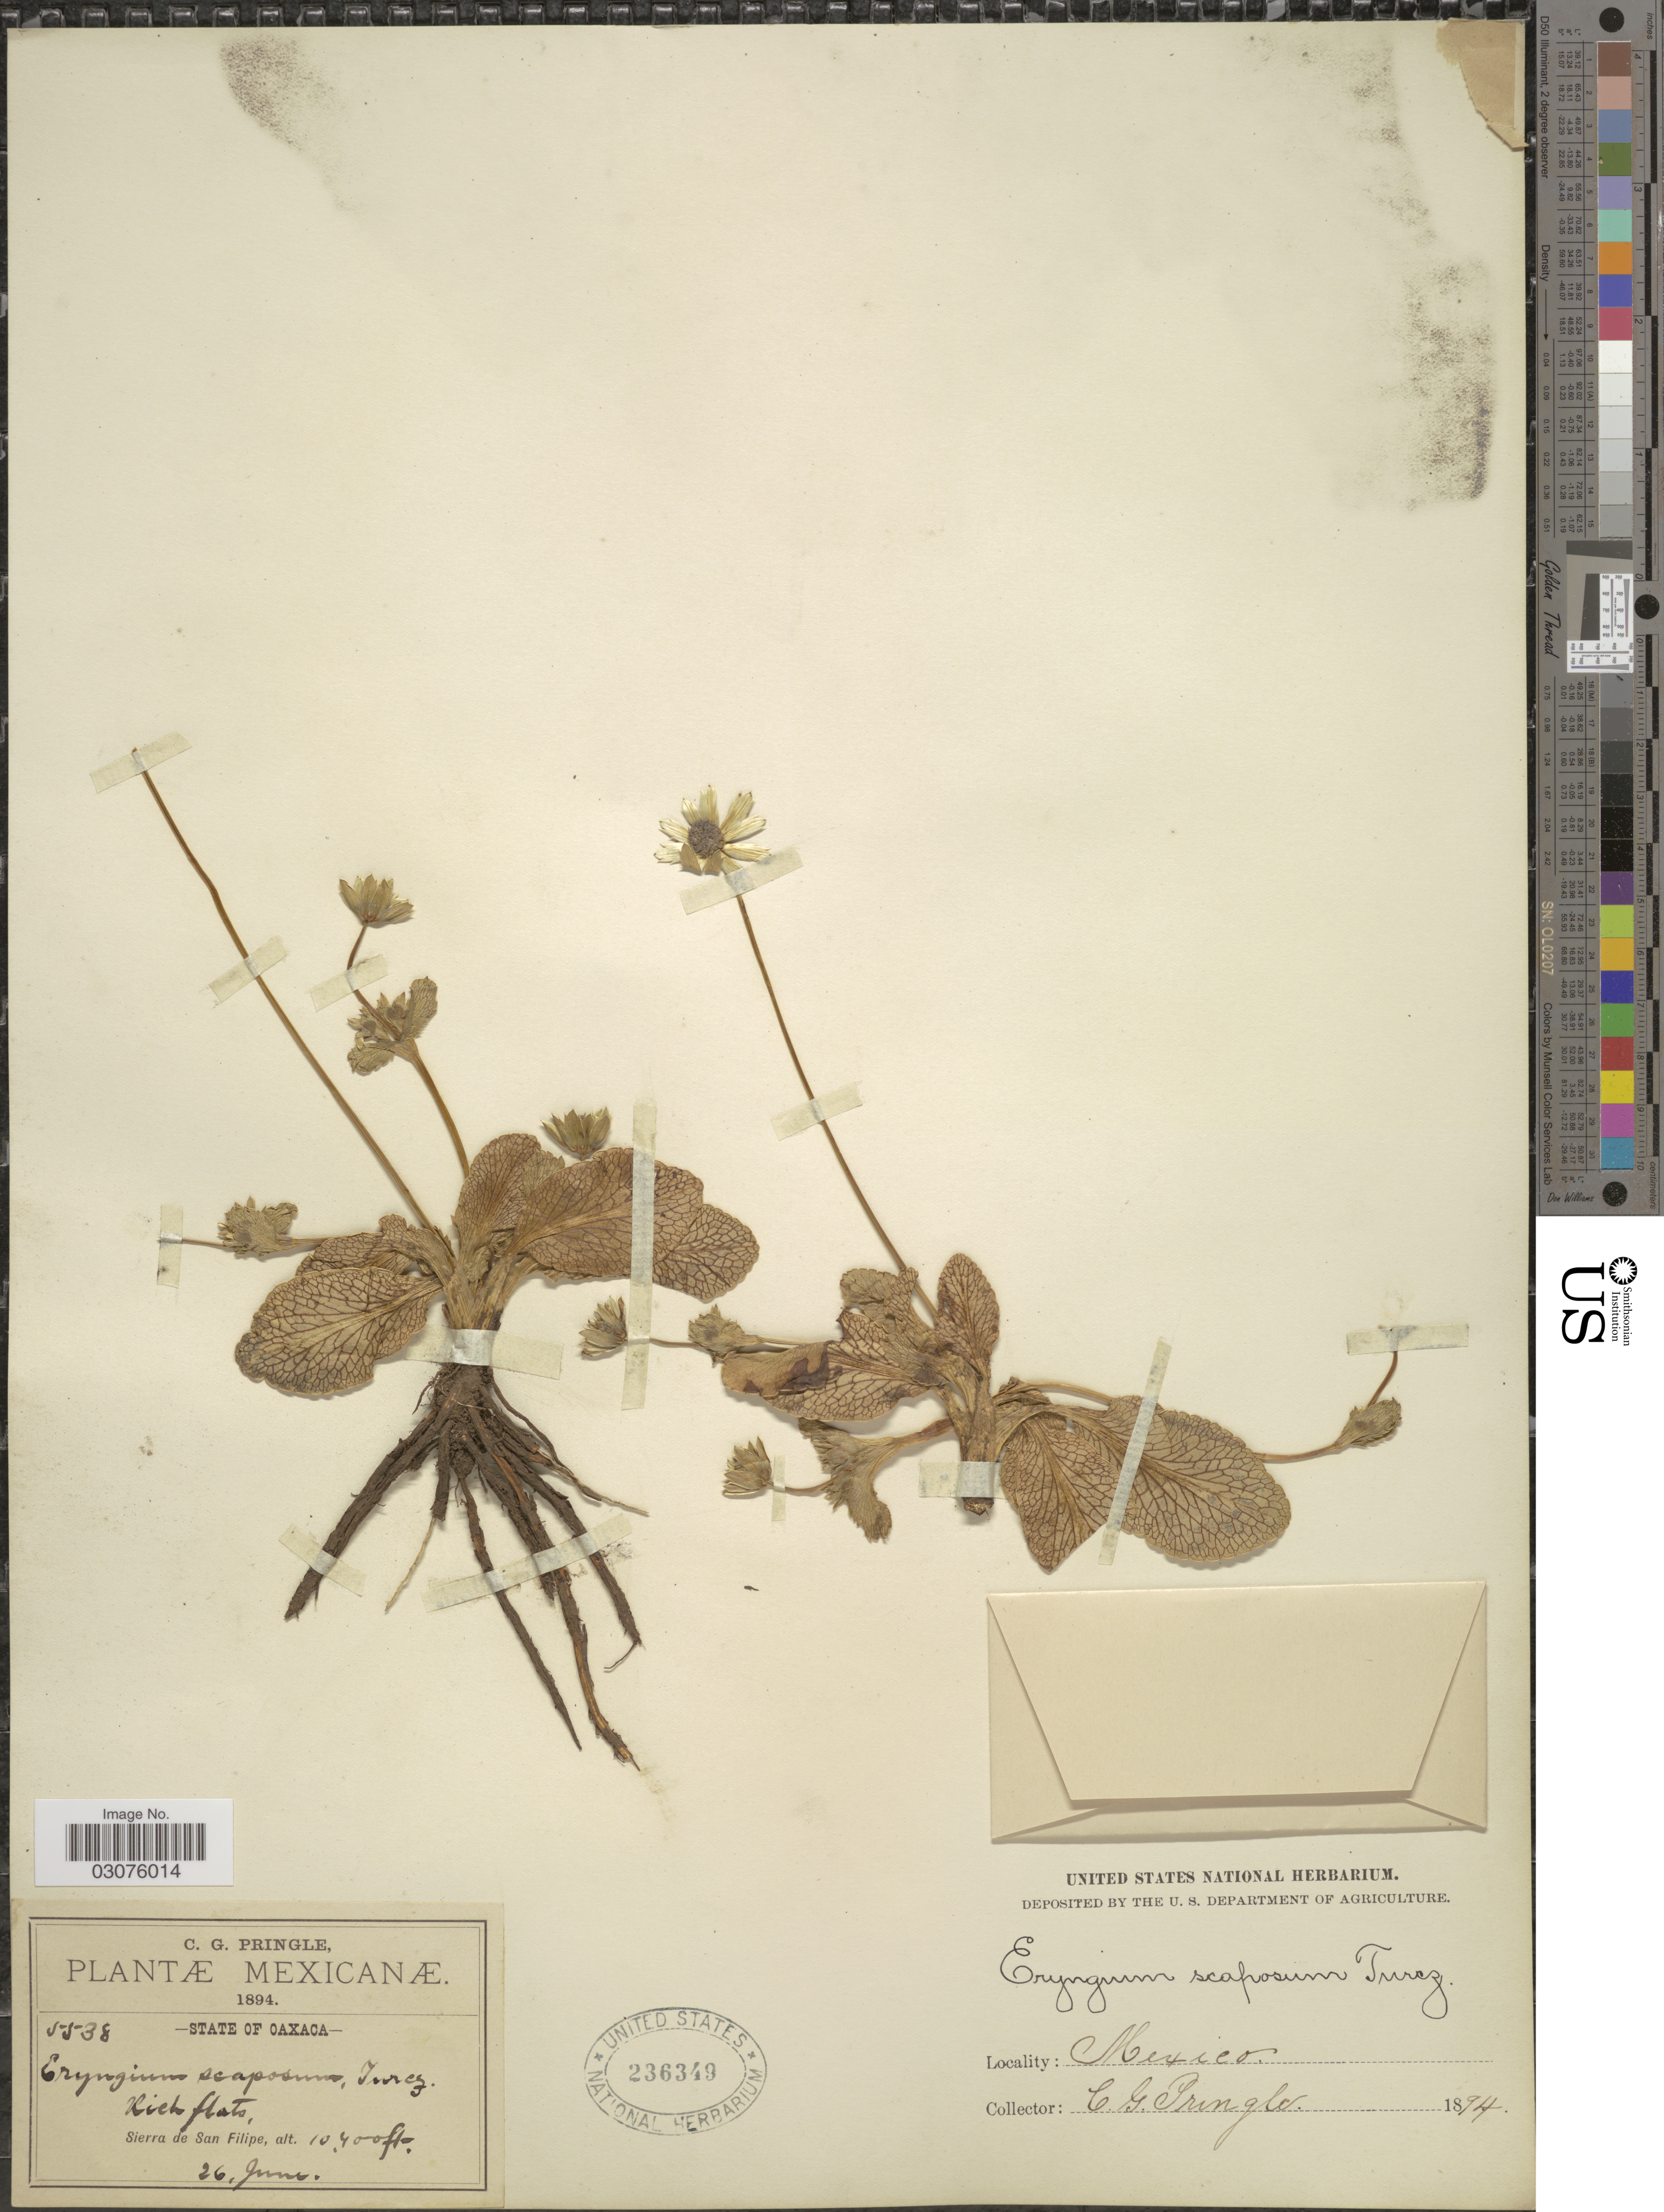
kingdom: Plantae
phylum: Tracheophyta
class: Magnoliopsida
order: Apiales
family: Apiaceae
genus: Eryngium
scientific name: Eryngium scaposum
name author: Turcz.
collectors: C. G. Pringle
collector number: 5538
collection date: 1894-06-26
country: Mexico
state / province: Oaxaca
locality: State of Oaxaca. Sierra de San Filipe.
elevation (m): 3170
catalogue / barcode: US 236349